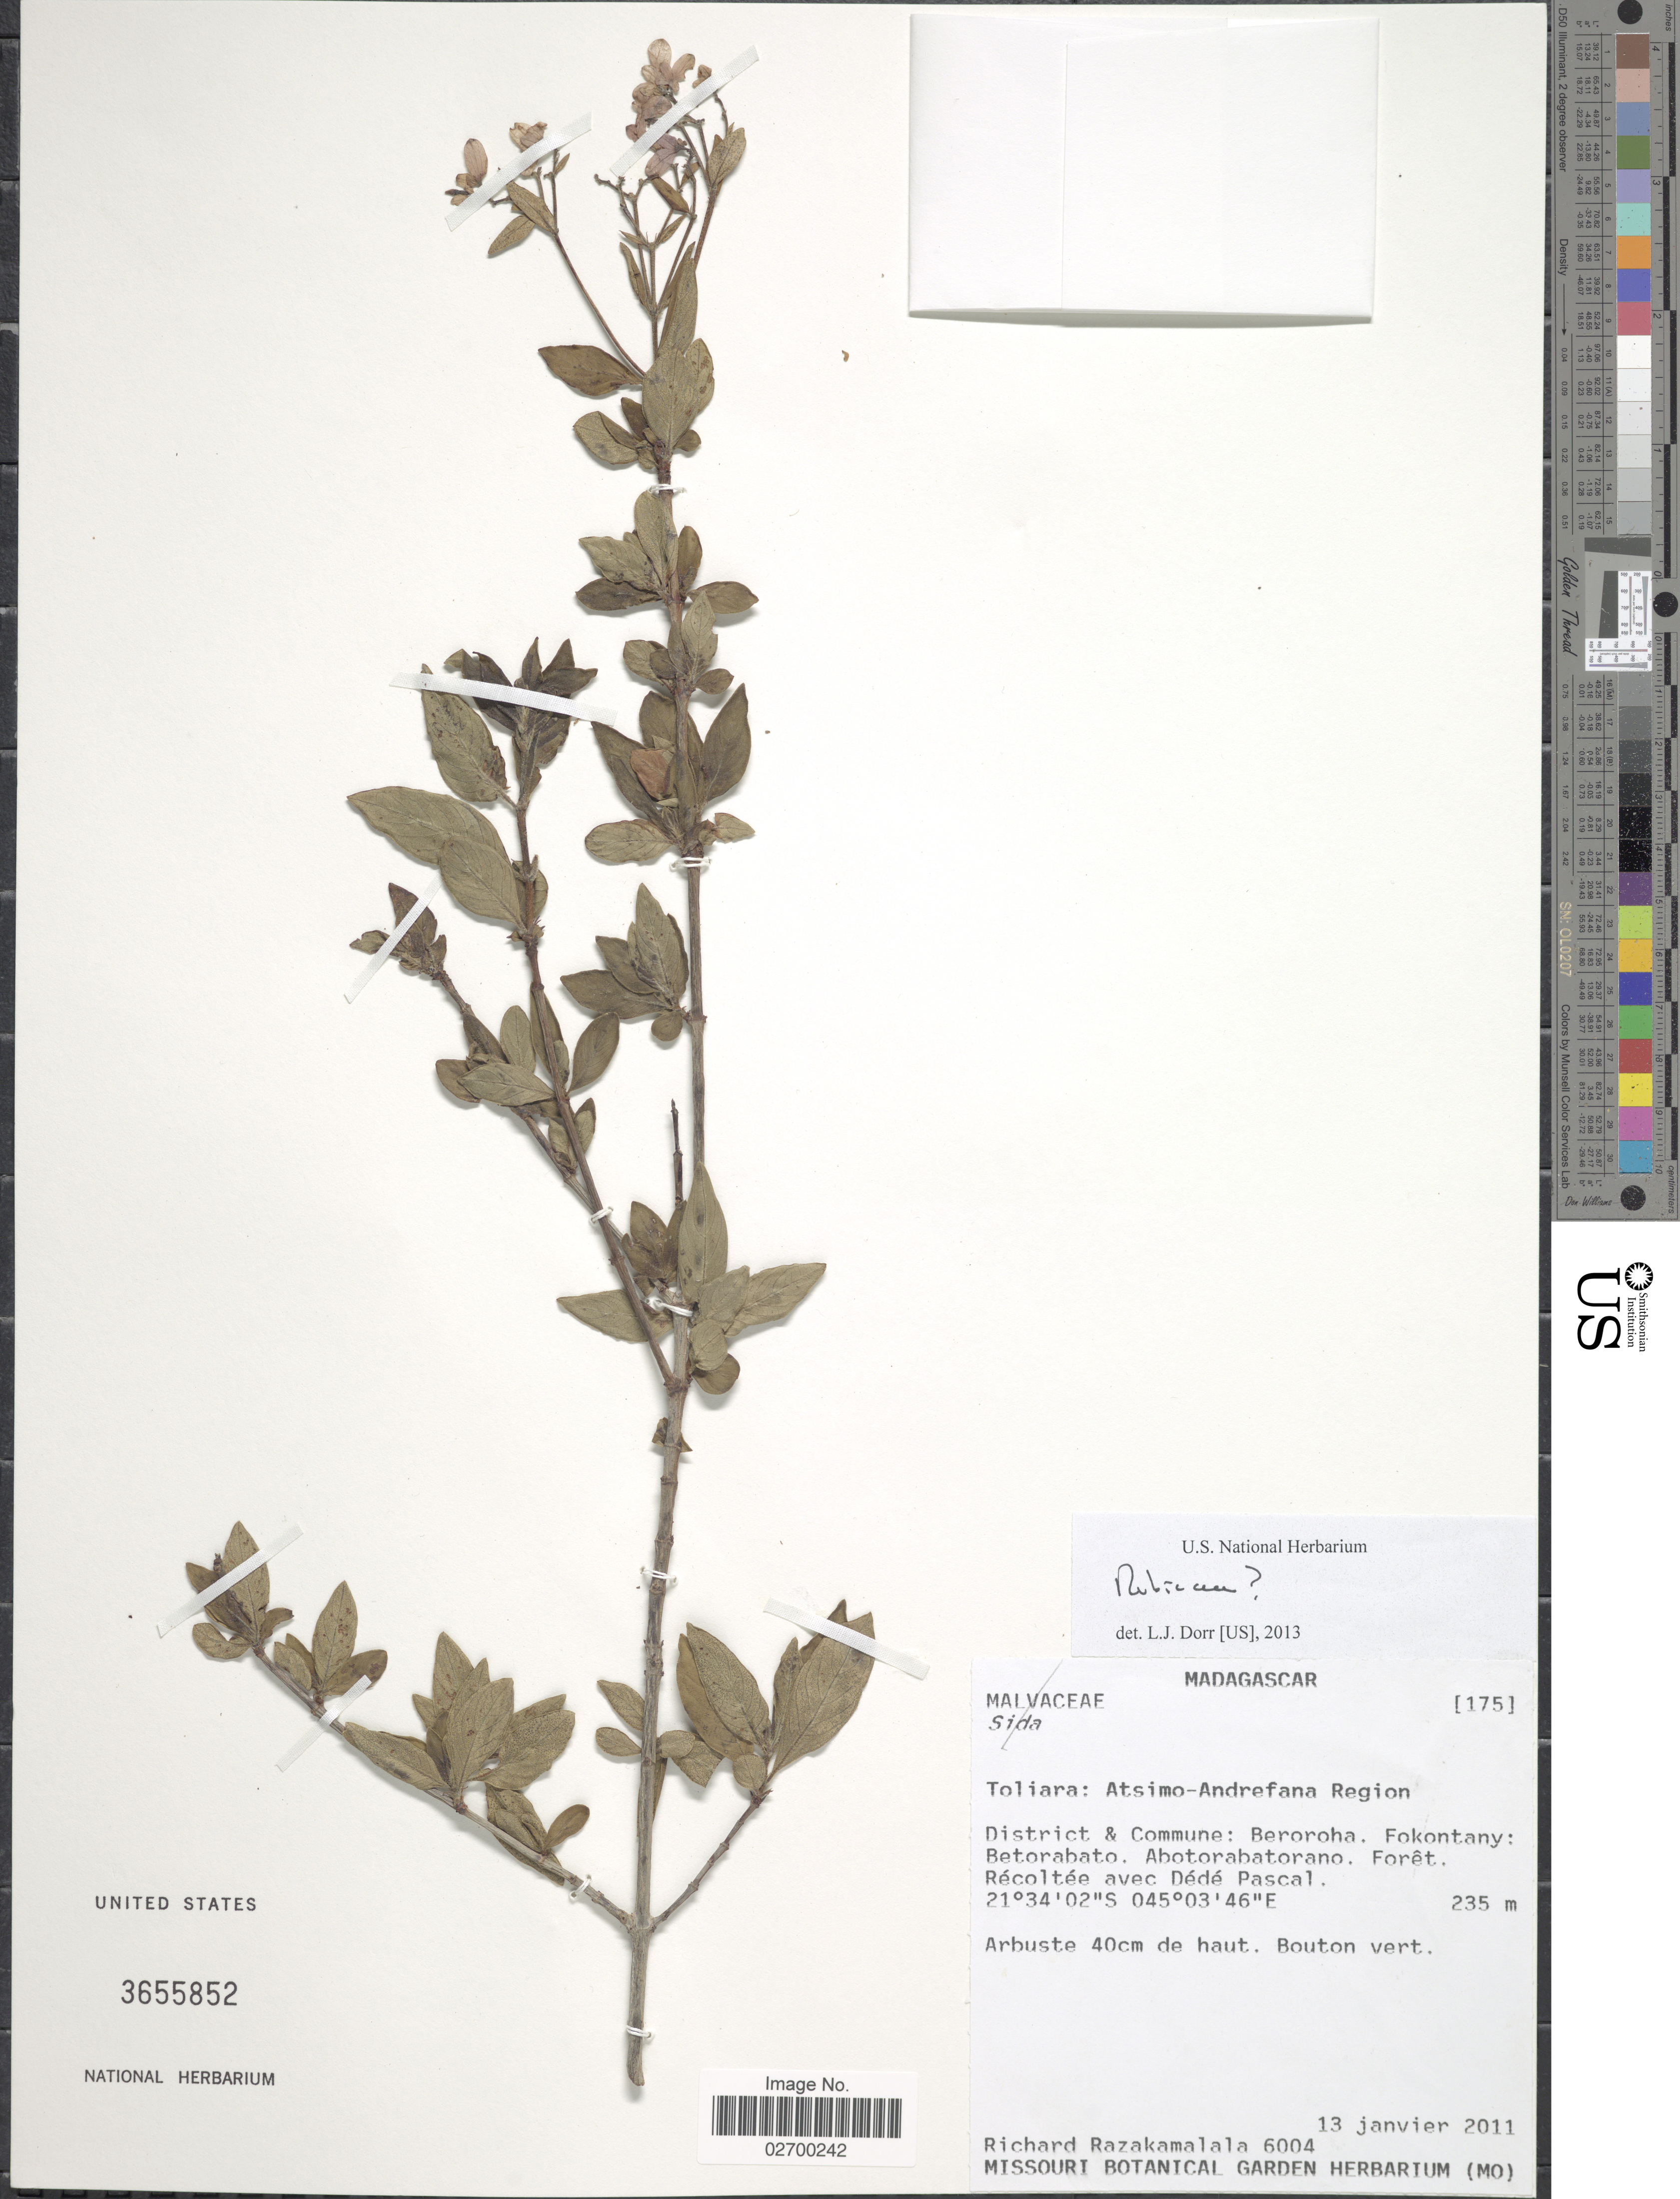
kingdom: Plantae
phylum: Tracheophyta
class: Magnoliopsida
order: Gentianales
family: Rubiaceae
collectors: R. Razakamalala & D. Pascal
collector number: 6004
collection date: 2011-01-13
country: Madagascar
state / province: Atsimo-Andrefana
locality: Atsimo-Andrefana Region. District & Commune: Beroroha: Fokontany: Betorabato. Abotorabatorano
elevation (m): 235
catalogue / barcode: US 3655852